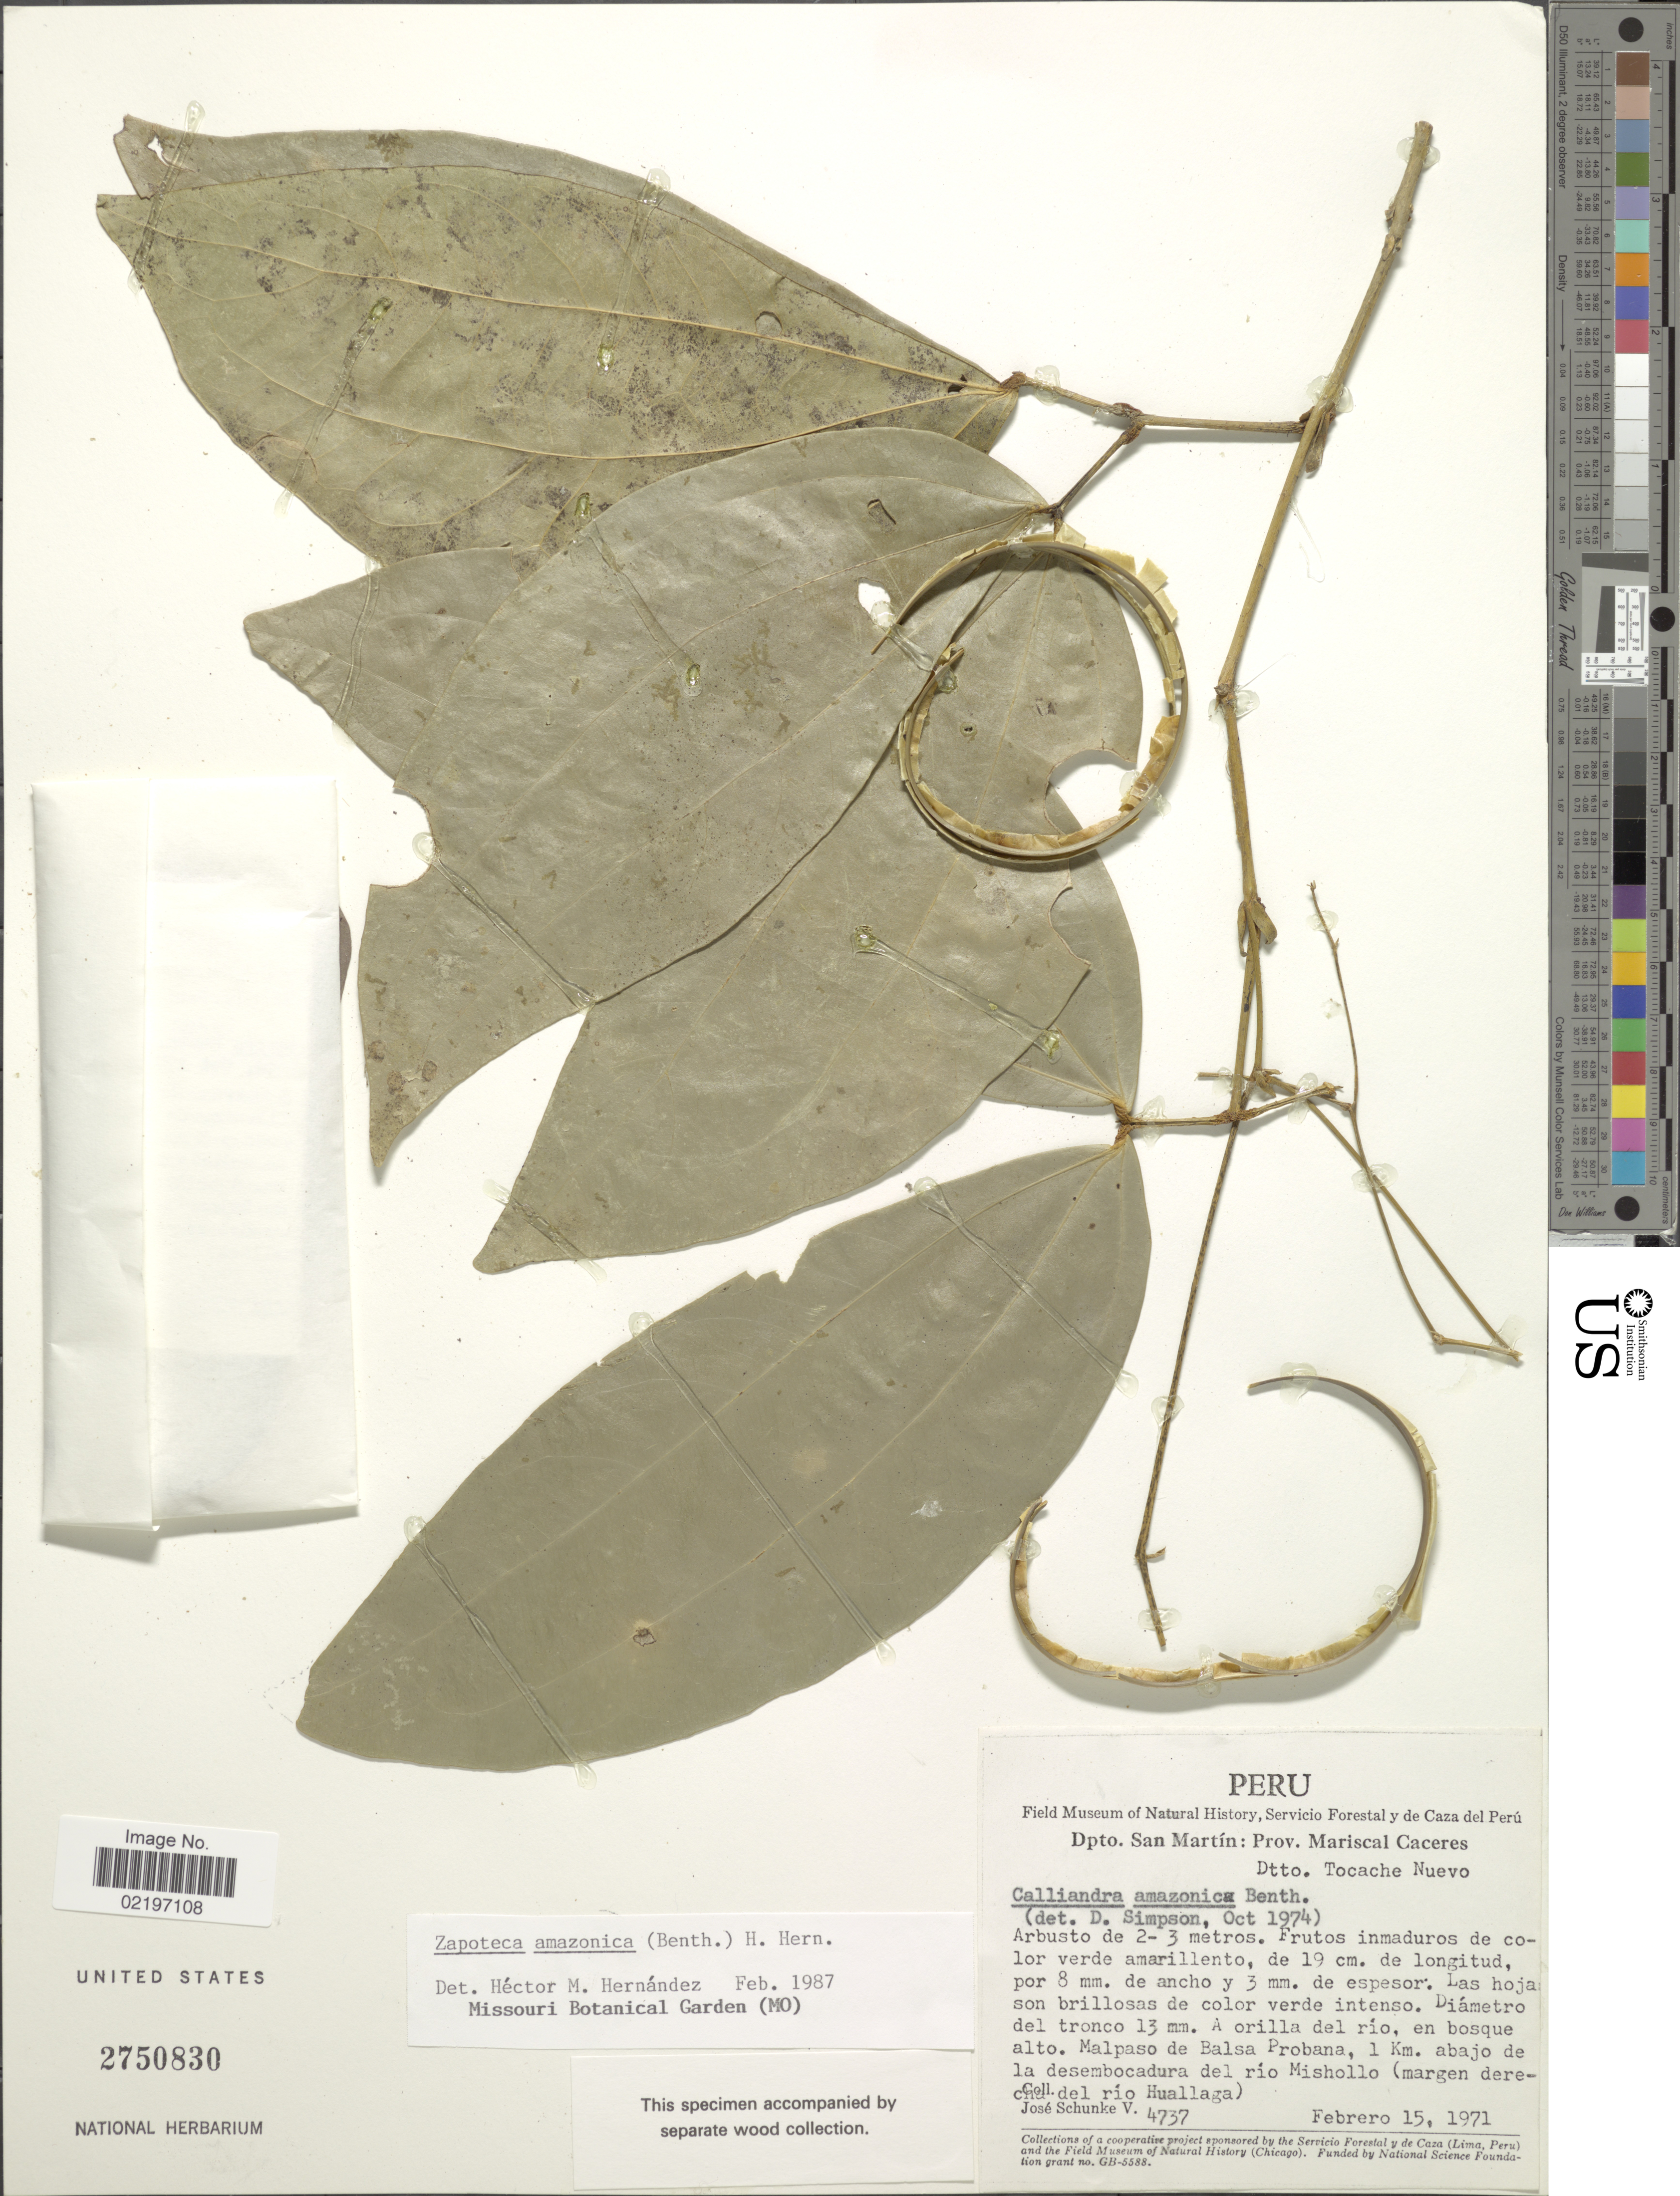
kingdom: Plantae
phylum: Tracheophyta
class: Magnoliopsida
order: Fabales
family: Fabaceae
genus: Zapoteca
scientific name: Zapoteca amazonica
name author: (Benth.) H.M. Hern.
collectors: J. Schunke Vigo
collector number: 4737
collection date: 1971-02-15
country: Peru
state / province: San Martín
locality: Prov. Mariscal Caceras. Dtto. Tocache Nuevo. Malpaso de Balsa Probana, 1 km abajo de la desembocadura del rio Mishollo (margen derecha el rio Huallaga)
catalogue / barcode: US 2750830